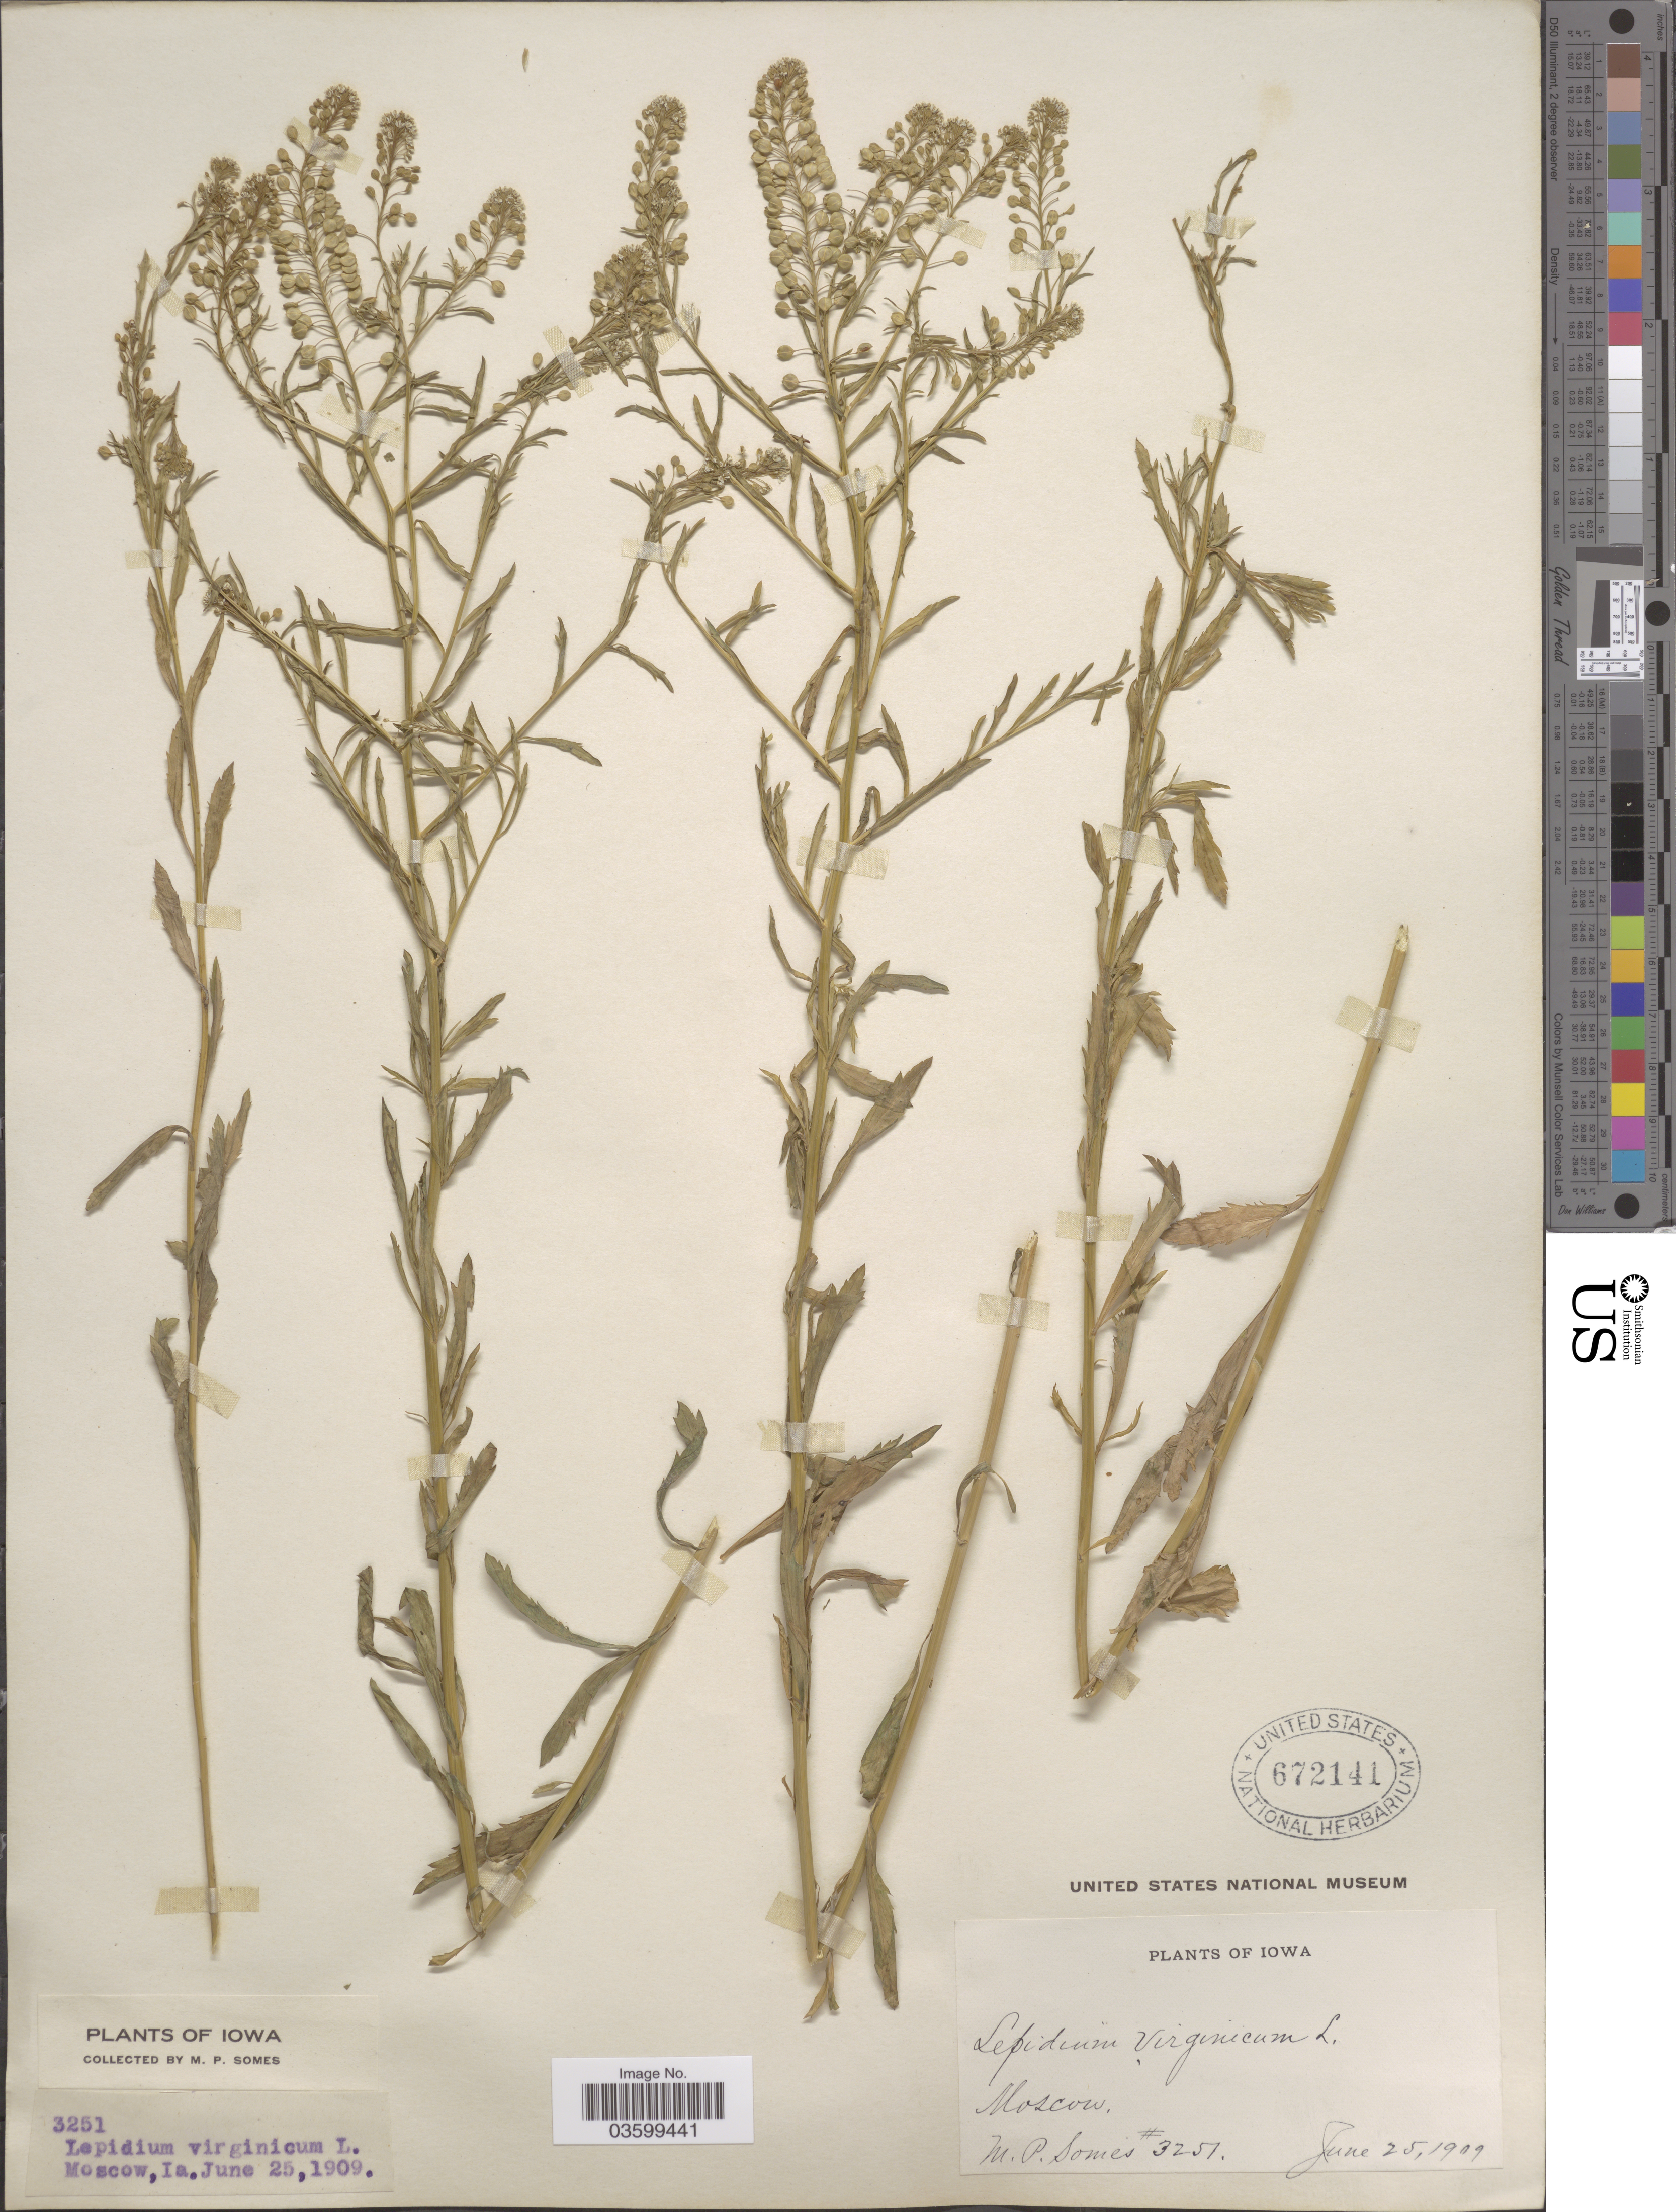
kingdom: Plantae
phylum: Tracheophyta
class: Magnoliopsida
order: Brassicales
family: Brassicaceae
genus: Lepidium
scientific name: Lepidium virginicum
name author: L.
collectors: M. Somes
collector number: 3251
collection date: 1909-06-25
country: United States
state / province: Iowa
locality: Moscow.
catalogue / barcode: US 672141